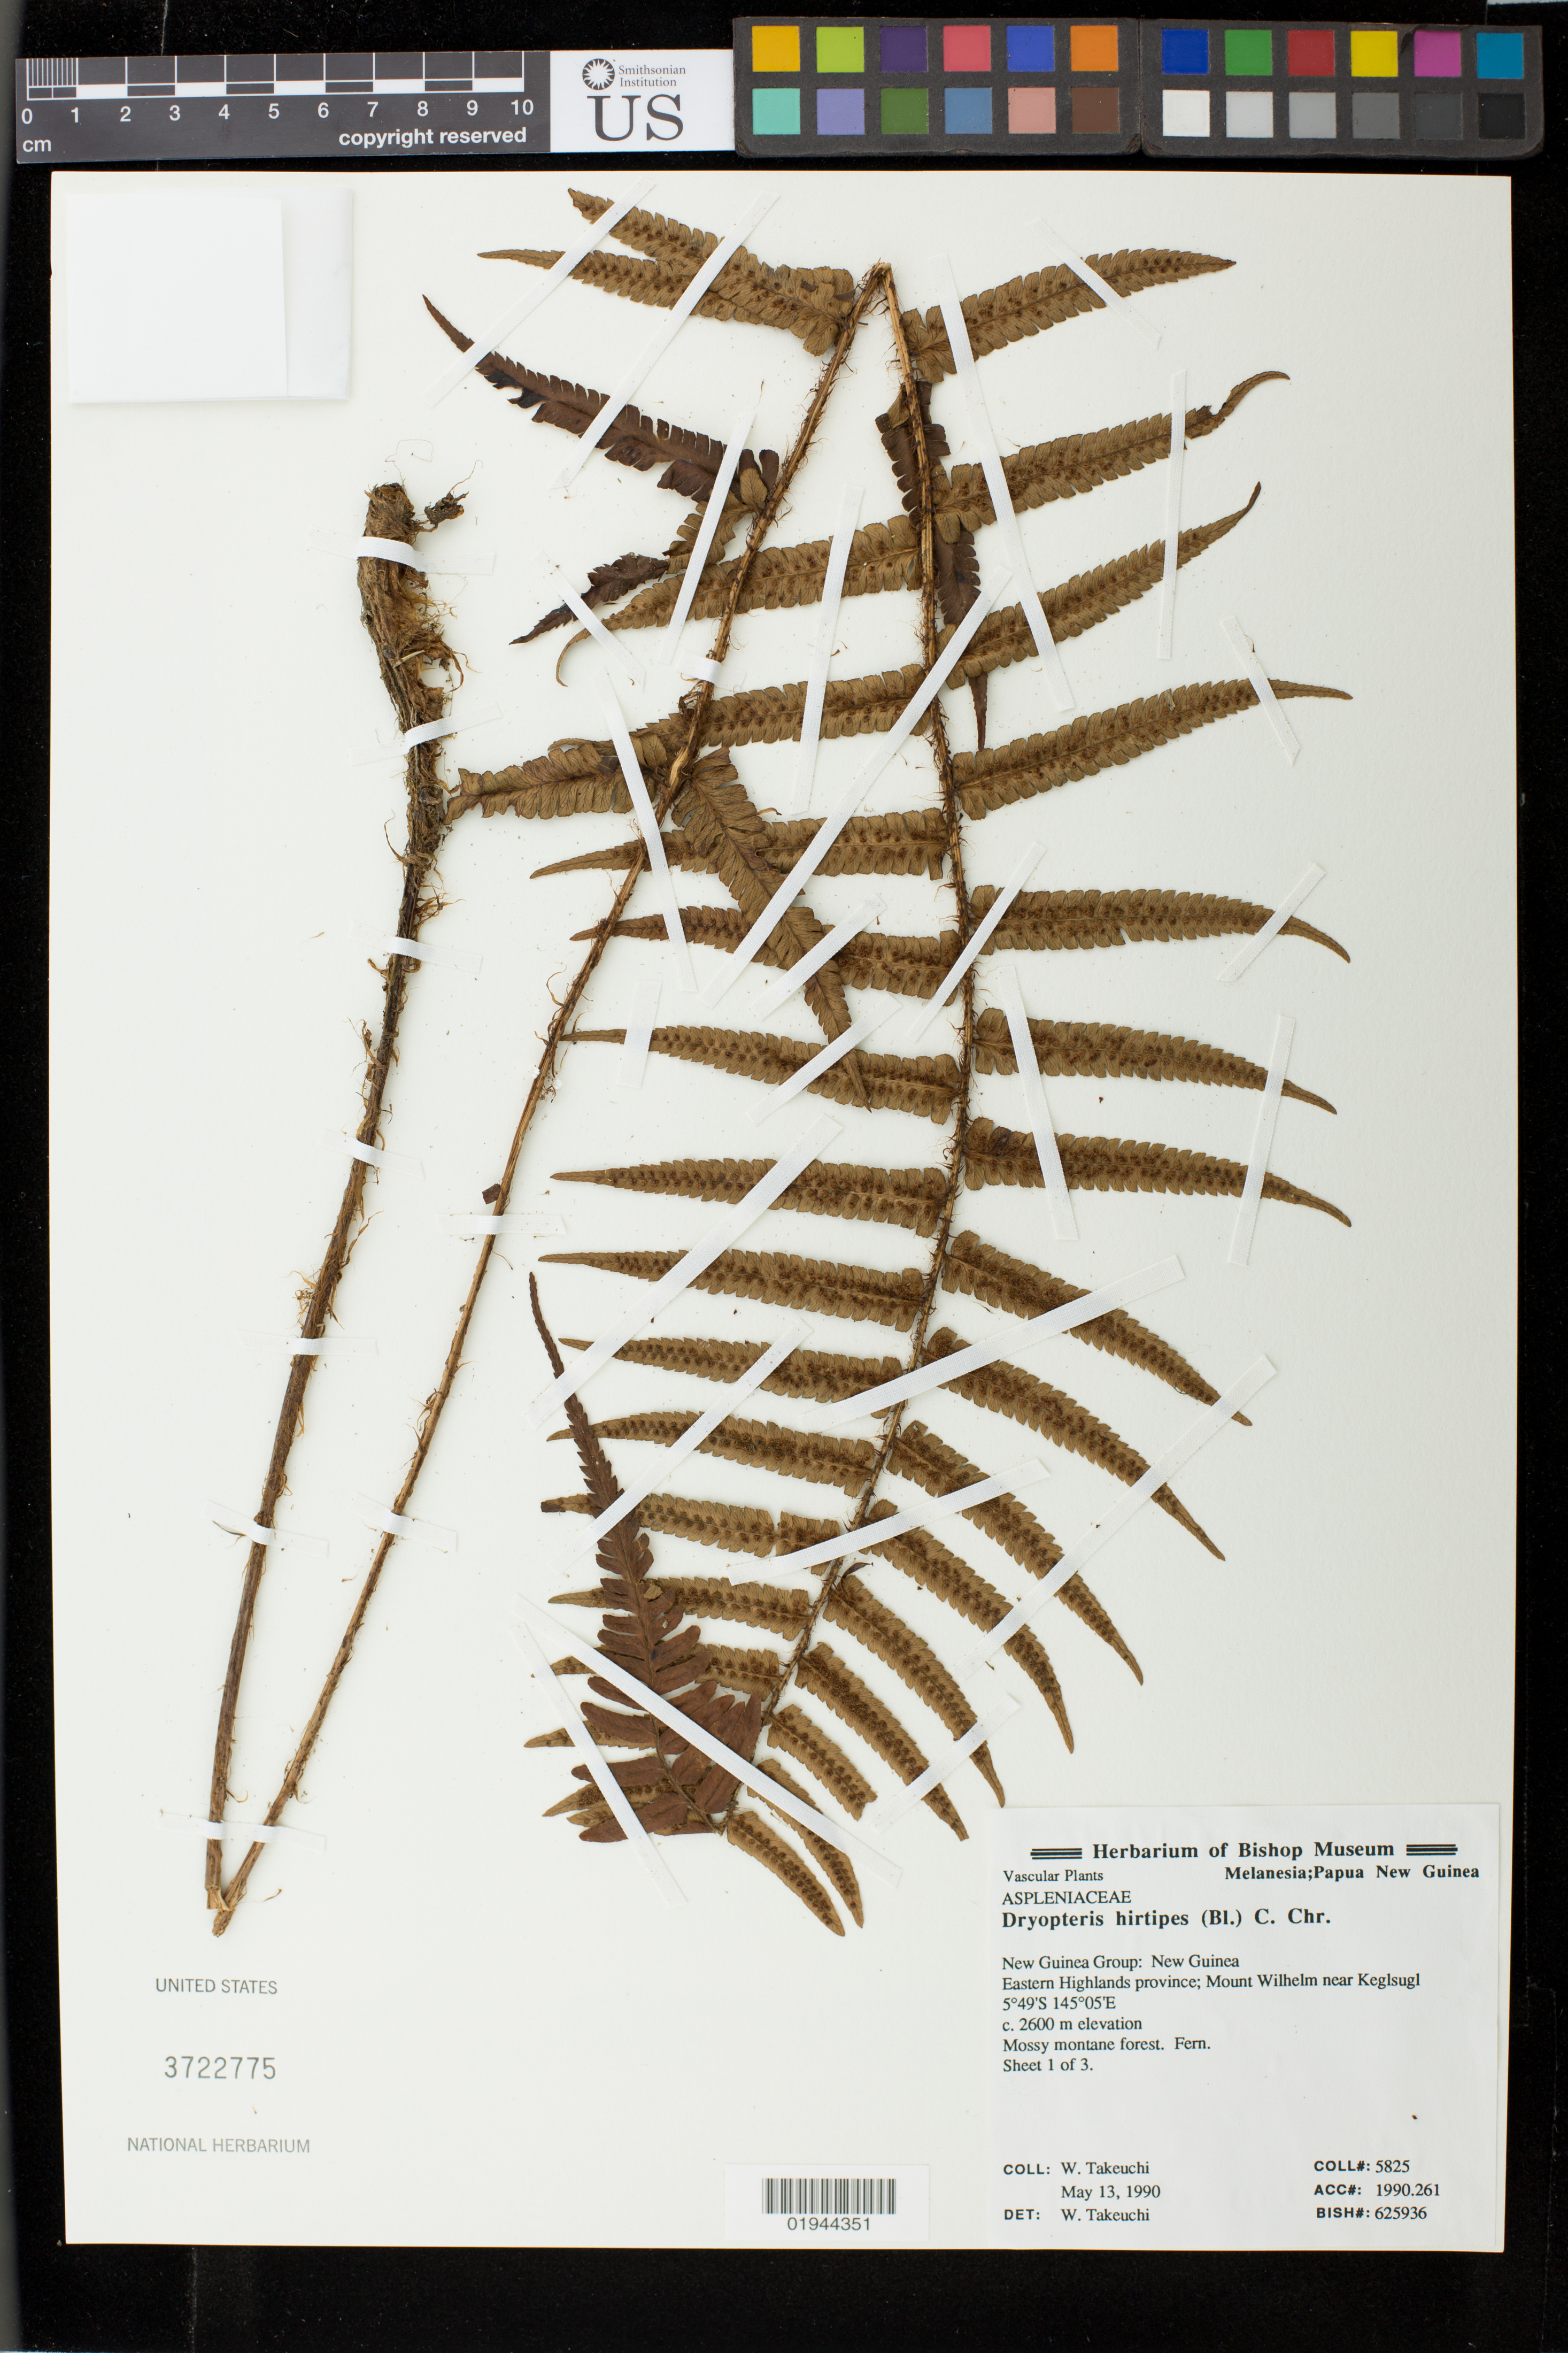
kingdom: Plantae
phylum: Tracheophyta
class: Polypodiopsida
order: Polypodiales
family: Dryopteridaceae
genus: Dryopteris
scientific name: Dryopteris hirtipes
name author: (Blume) Kuntze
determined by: Takeuchi, W.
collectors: W. Takeuchi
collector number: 5825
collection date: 1990-05-13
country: Papua New Guinea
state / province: Eastern Highlands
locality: Mount Wilhelm near Keglsugl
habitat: Mossy montane forest.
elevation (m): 2600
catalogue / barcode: US 3722775